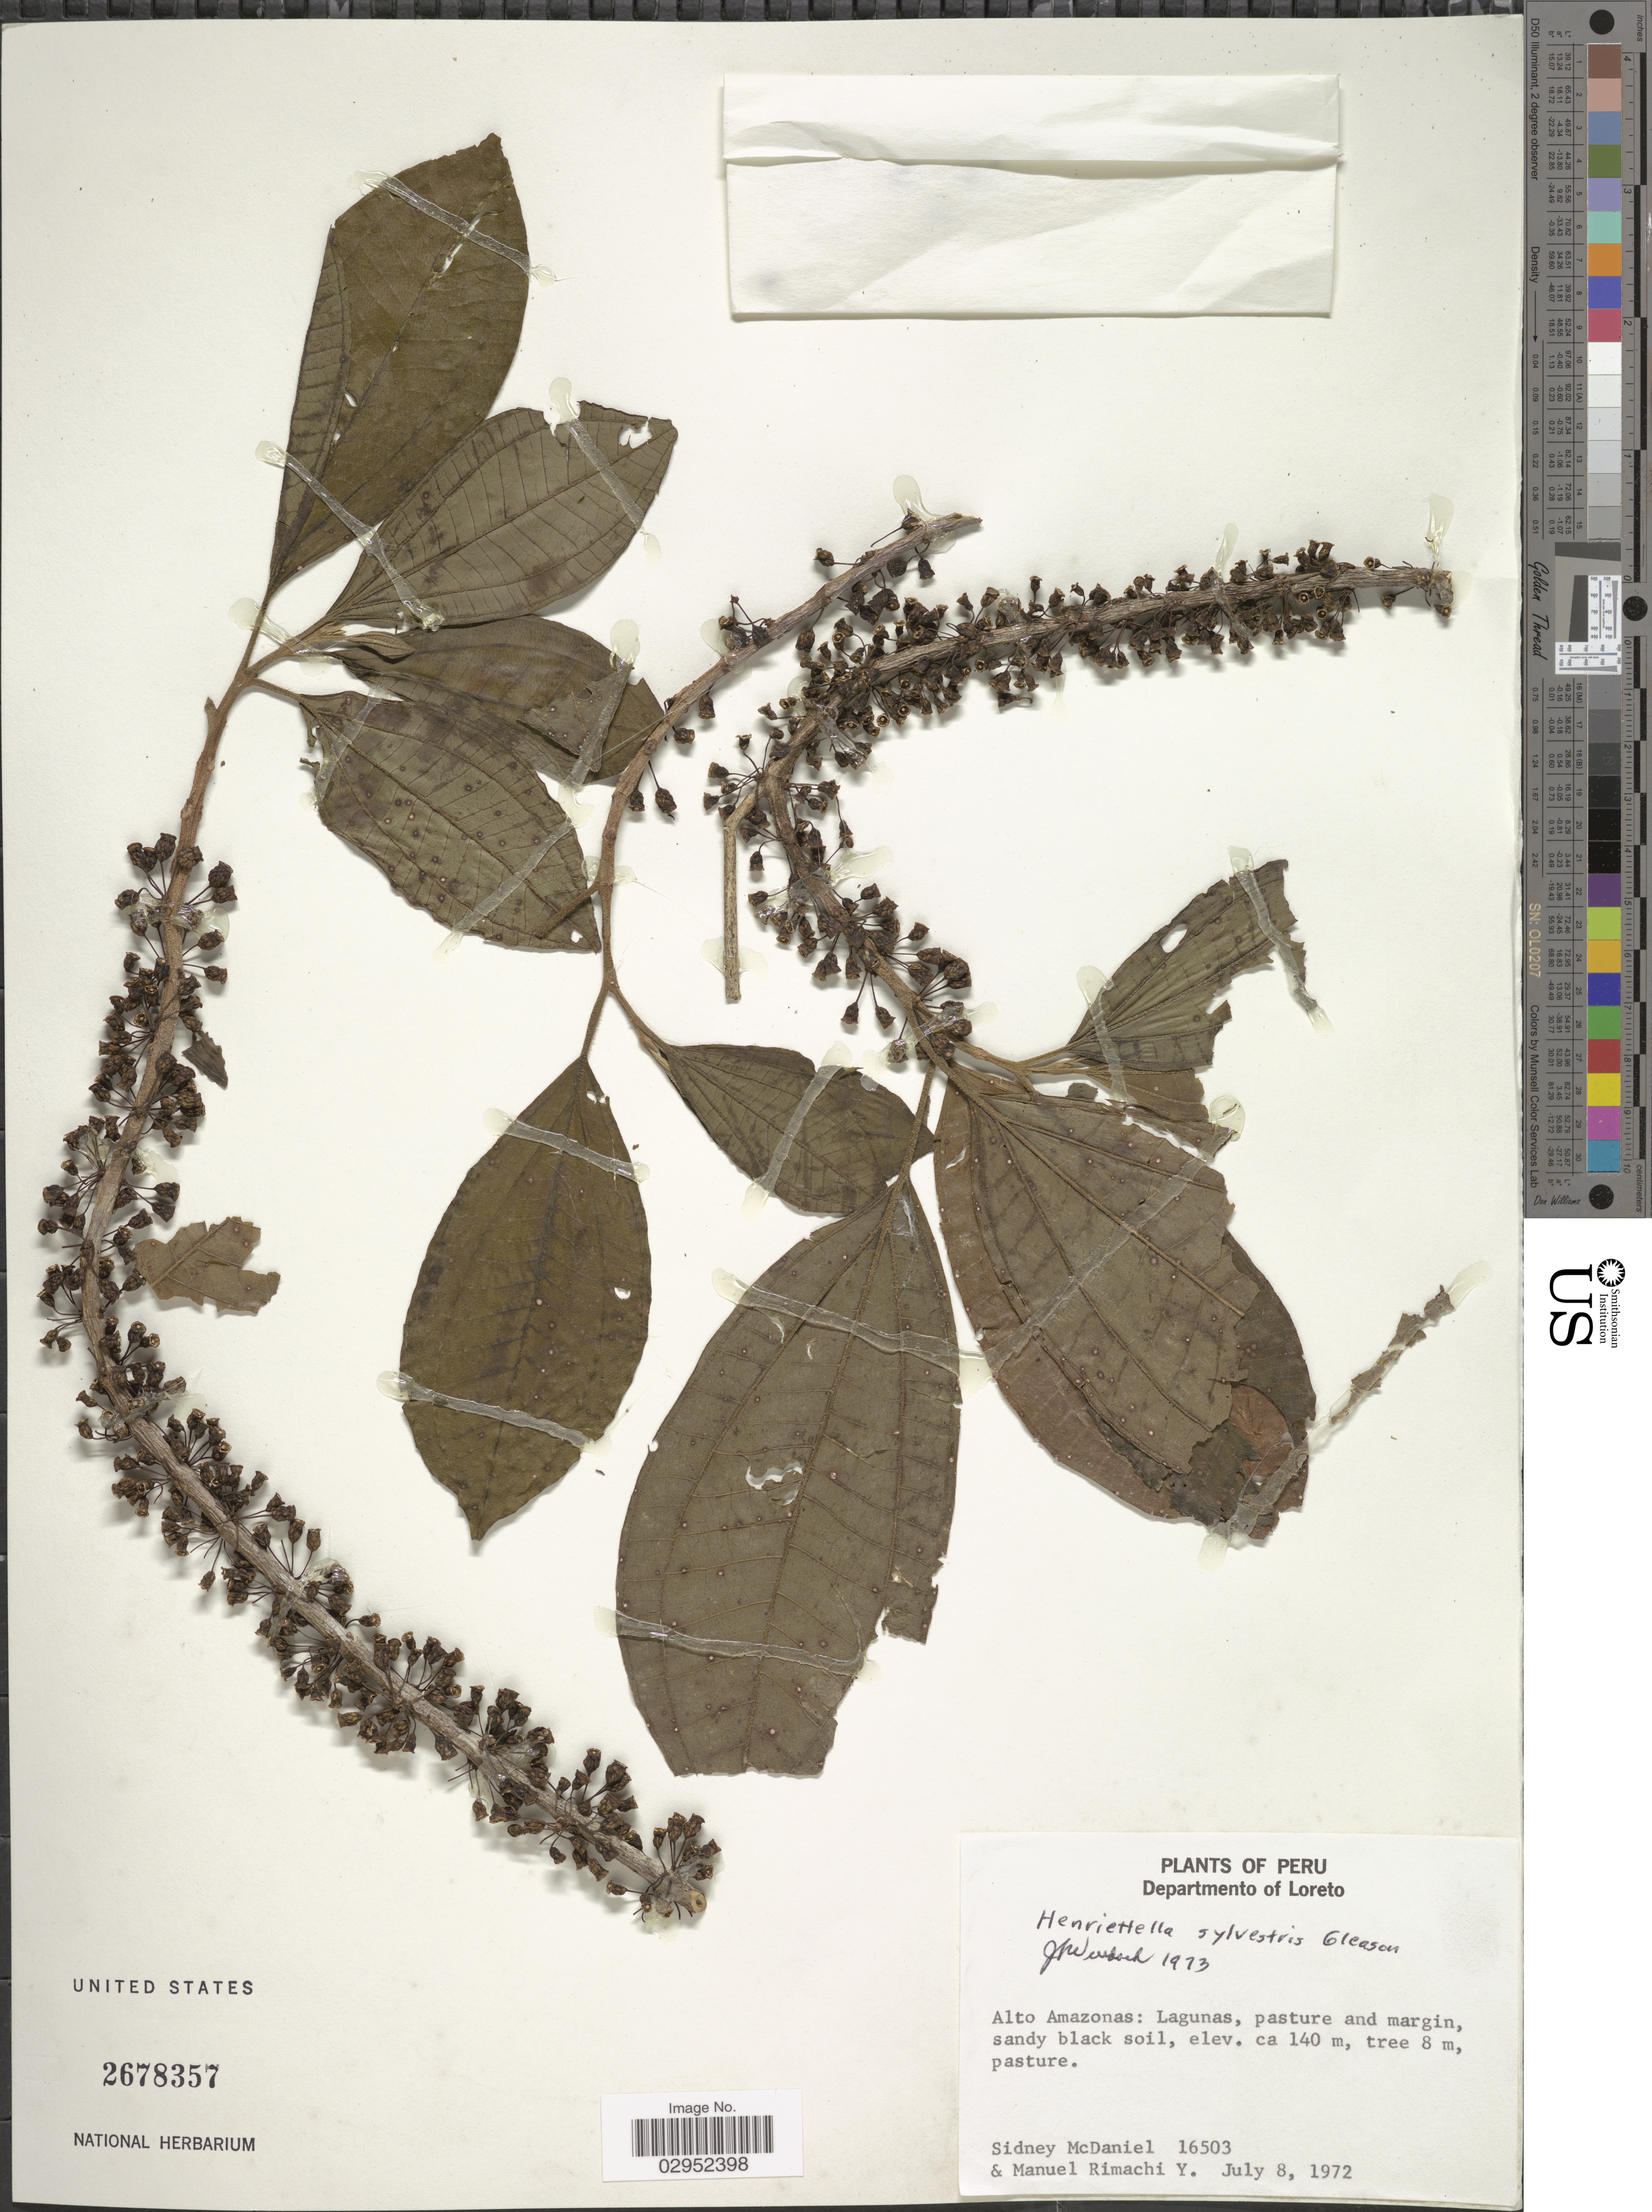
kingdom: Plantae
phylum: Tracheophyta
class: Magnoliopsida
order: Myrtales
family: Melastomataceae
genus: Henriettea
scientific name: Henriettea fascicularis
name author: (Sw.) M. Gómez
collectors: S. McDaniel & M. Rimachi Y.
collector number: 16503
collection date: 1972-07-08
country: Peru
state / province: Loreto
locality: Department of Loreto. Alto Amazonas: Lagunas, pasture and margin.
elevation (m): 140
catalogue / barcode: US 2678357